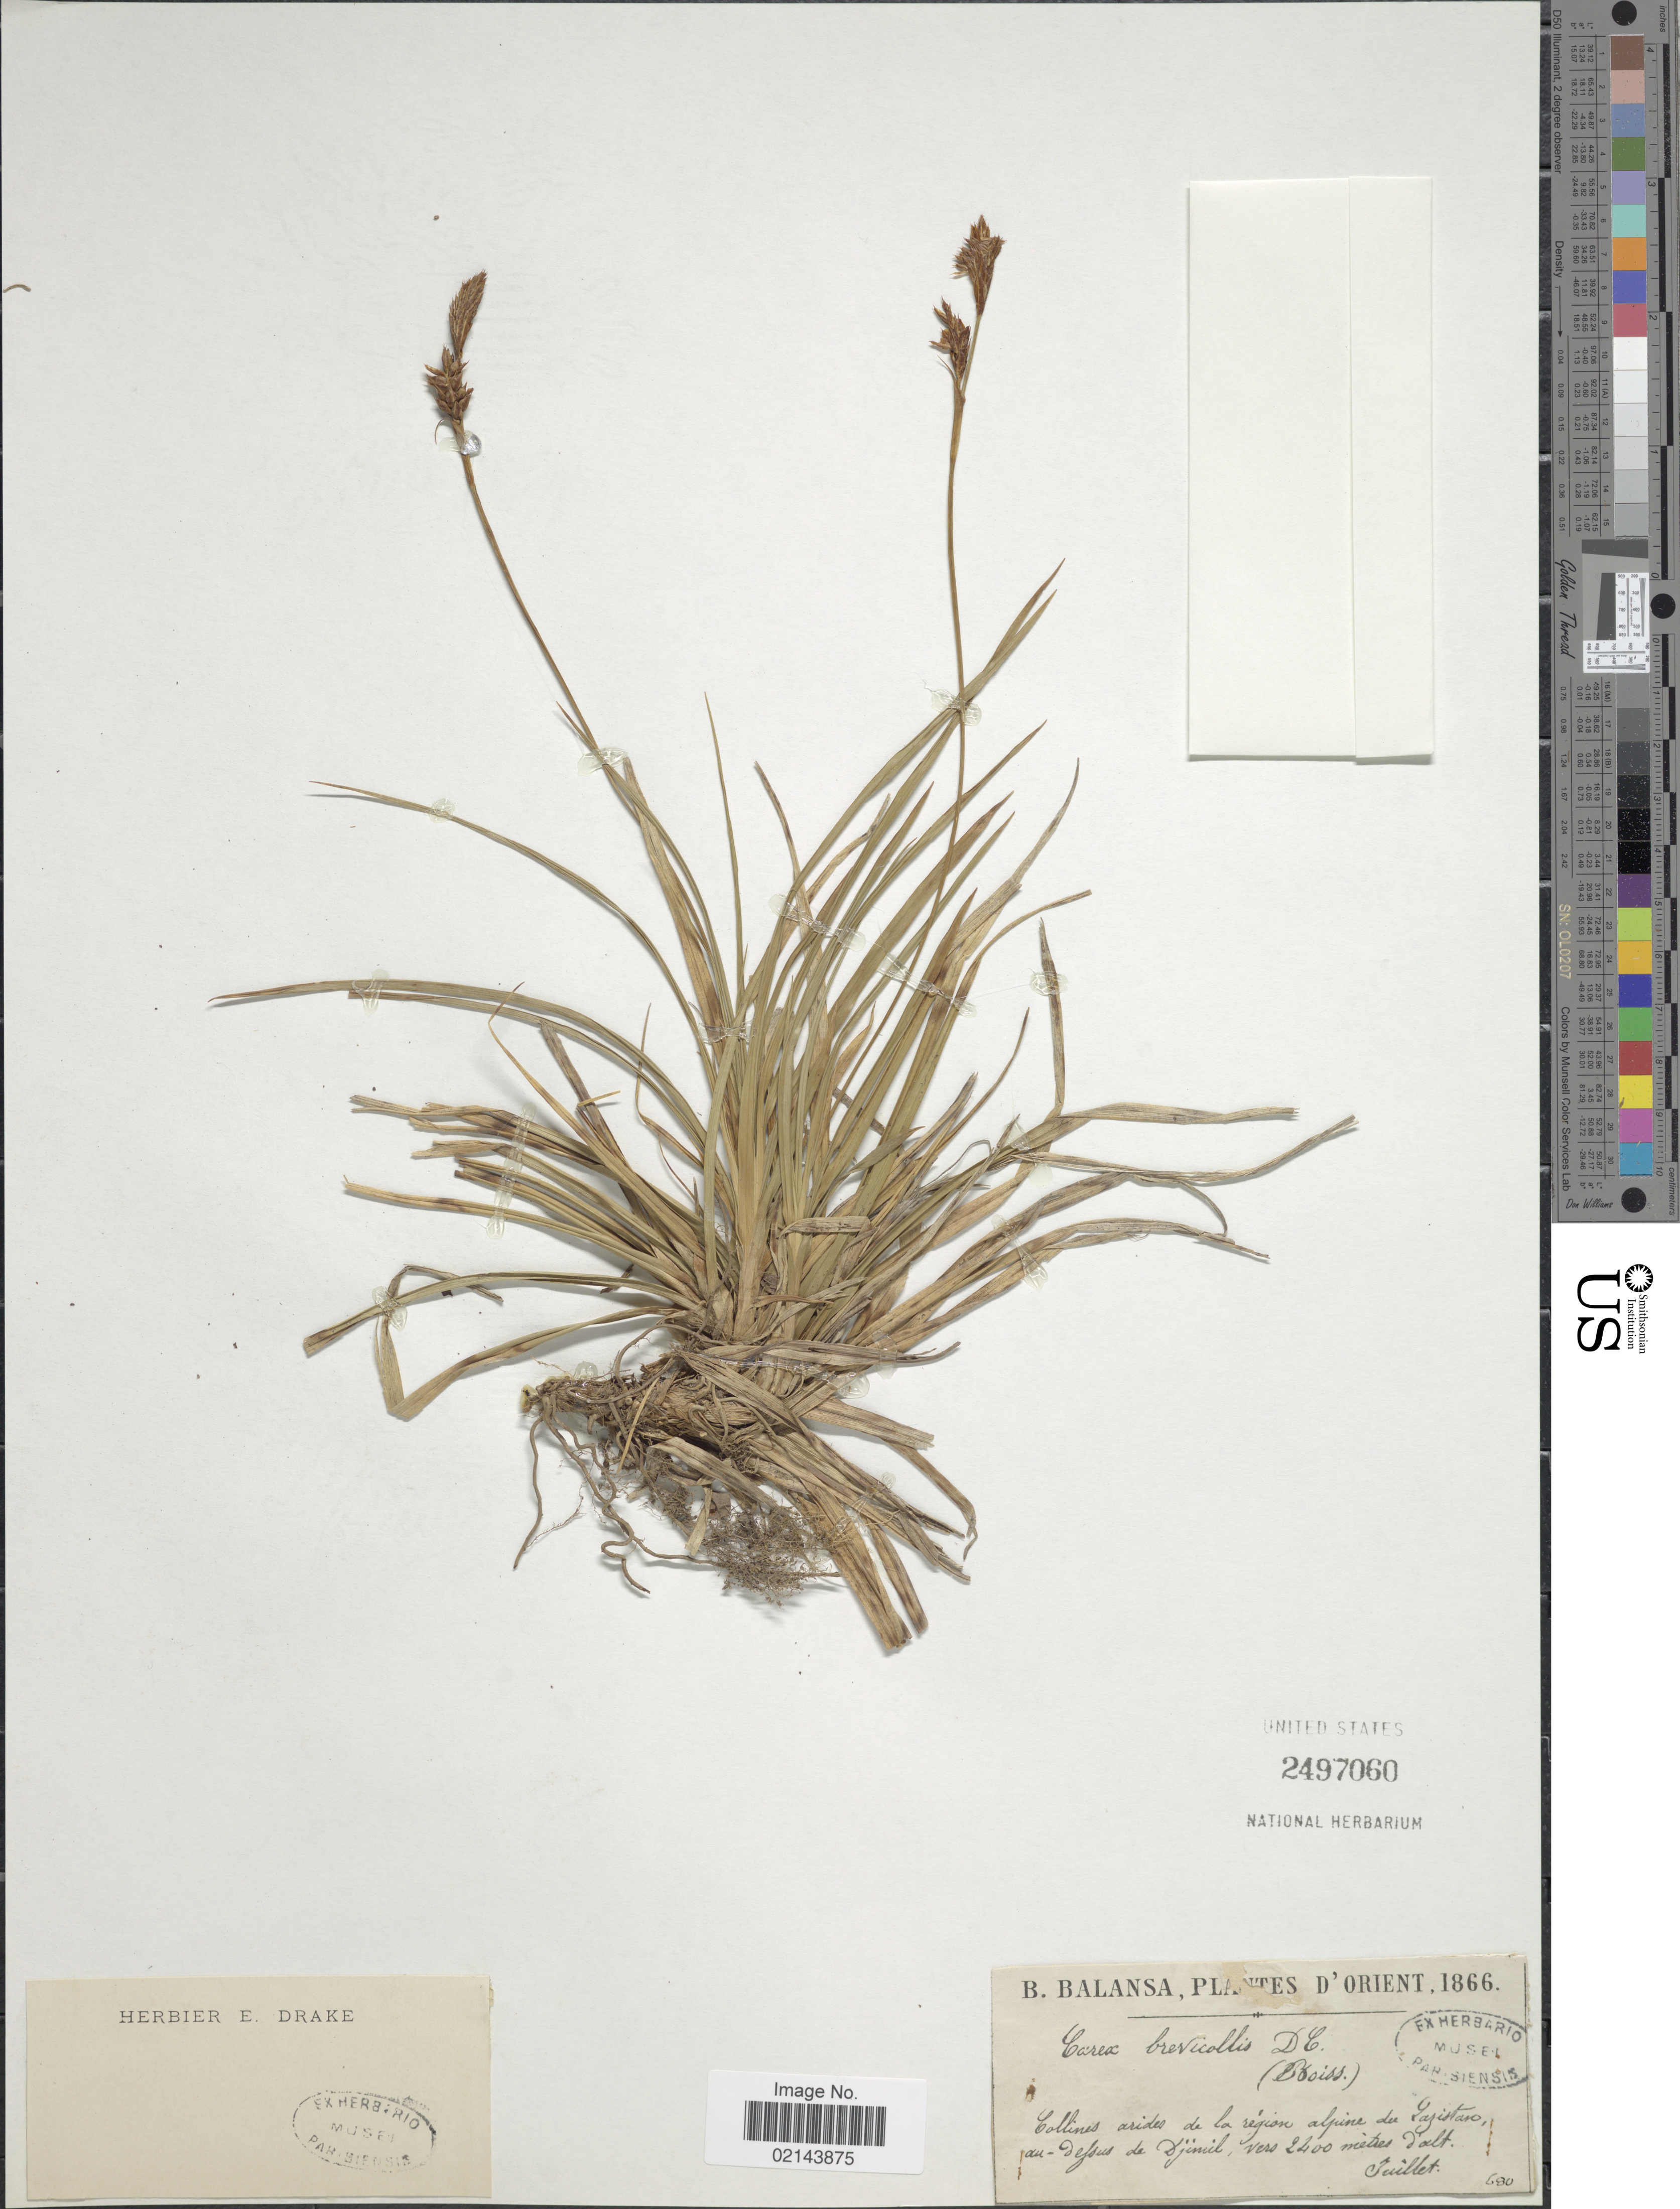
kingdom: Plantae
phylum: Tracheophyta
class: Liliopsida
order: Poales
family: Cyperaceae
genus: Carex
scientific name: Carex brevicollis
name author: DC.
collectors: B. Balansa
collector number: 680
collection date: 1866-07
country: Turkey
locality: D'Orient. alpine du Lazistaro, au - defsus de Djimul [interpreted]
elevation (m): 2400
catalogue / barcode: US 2497060